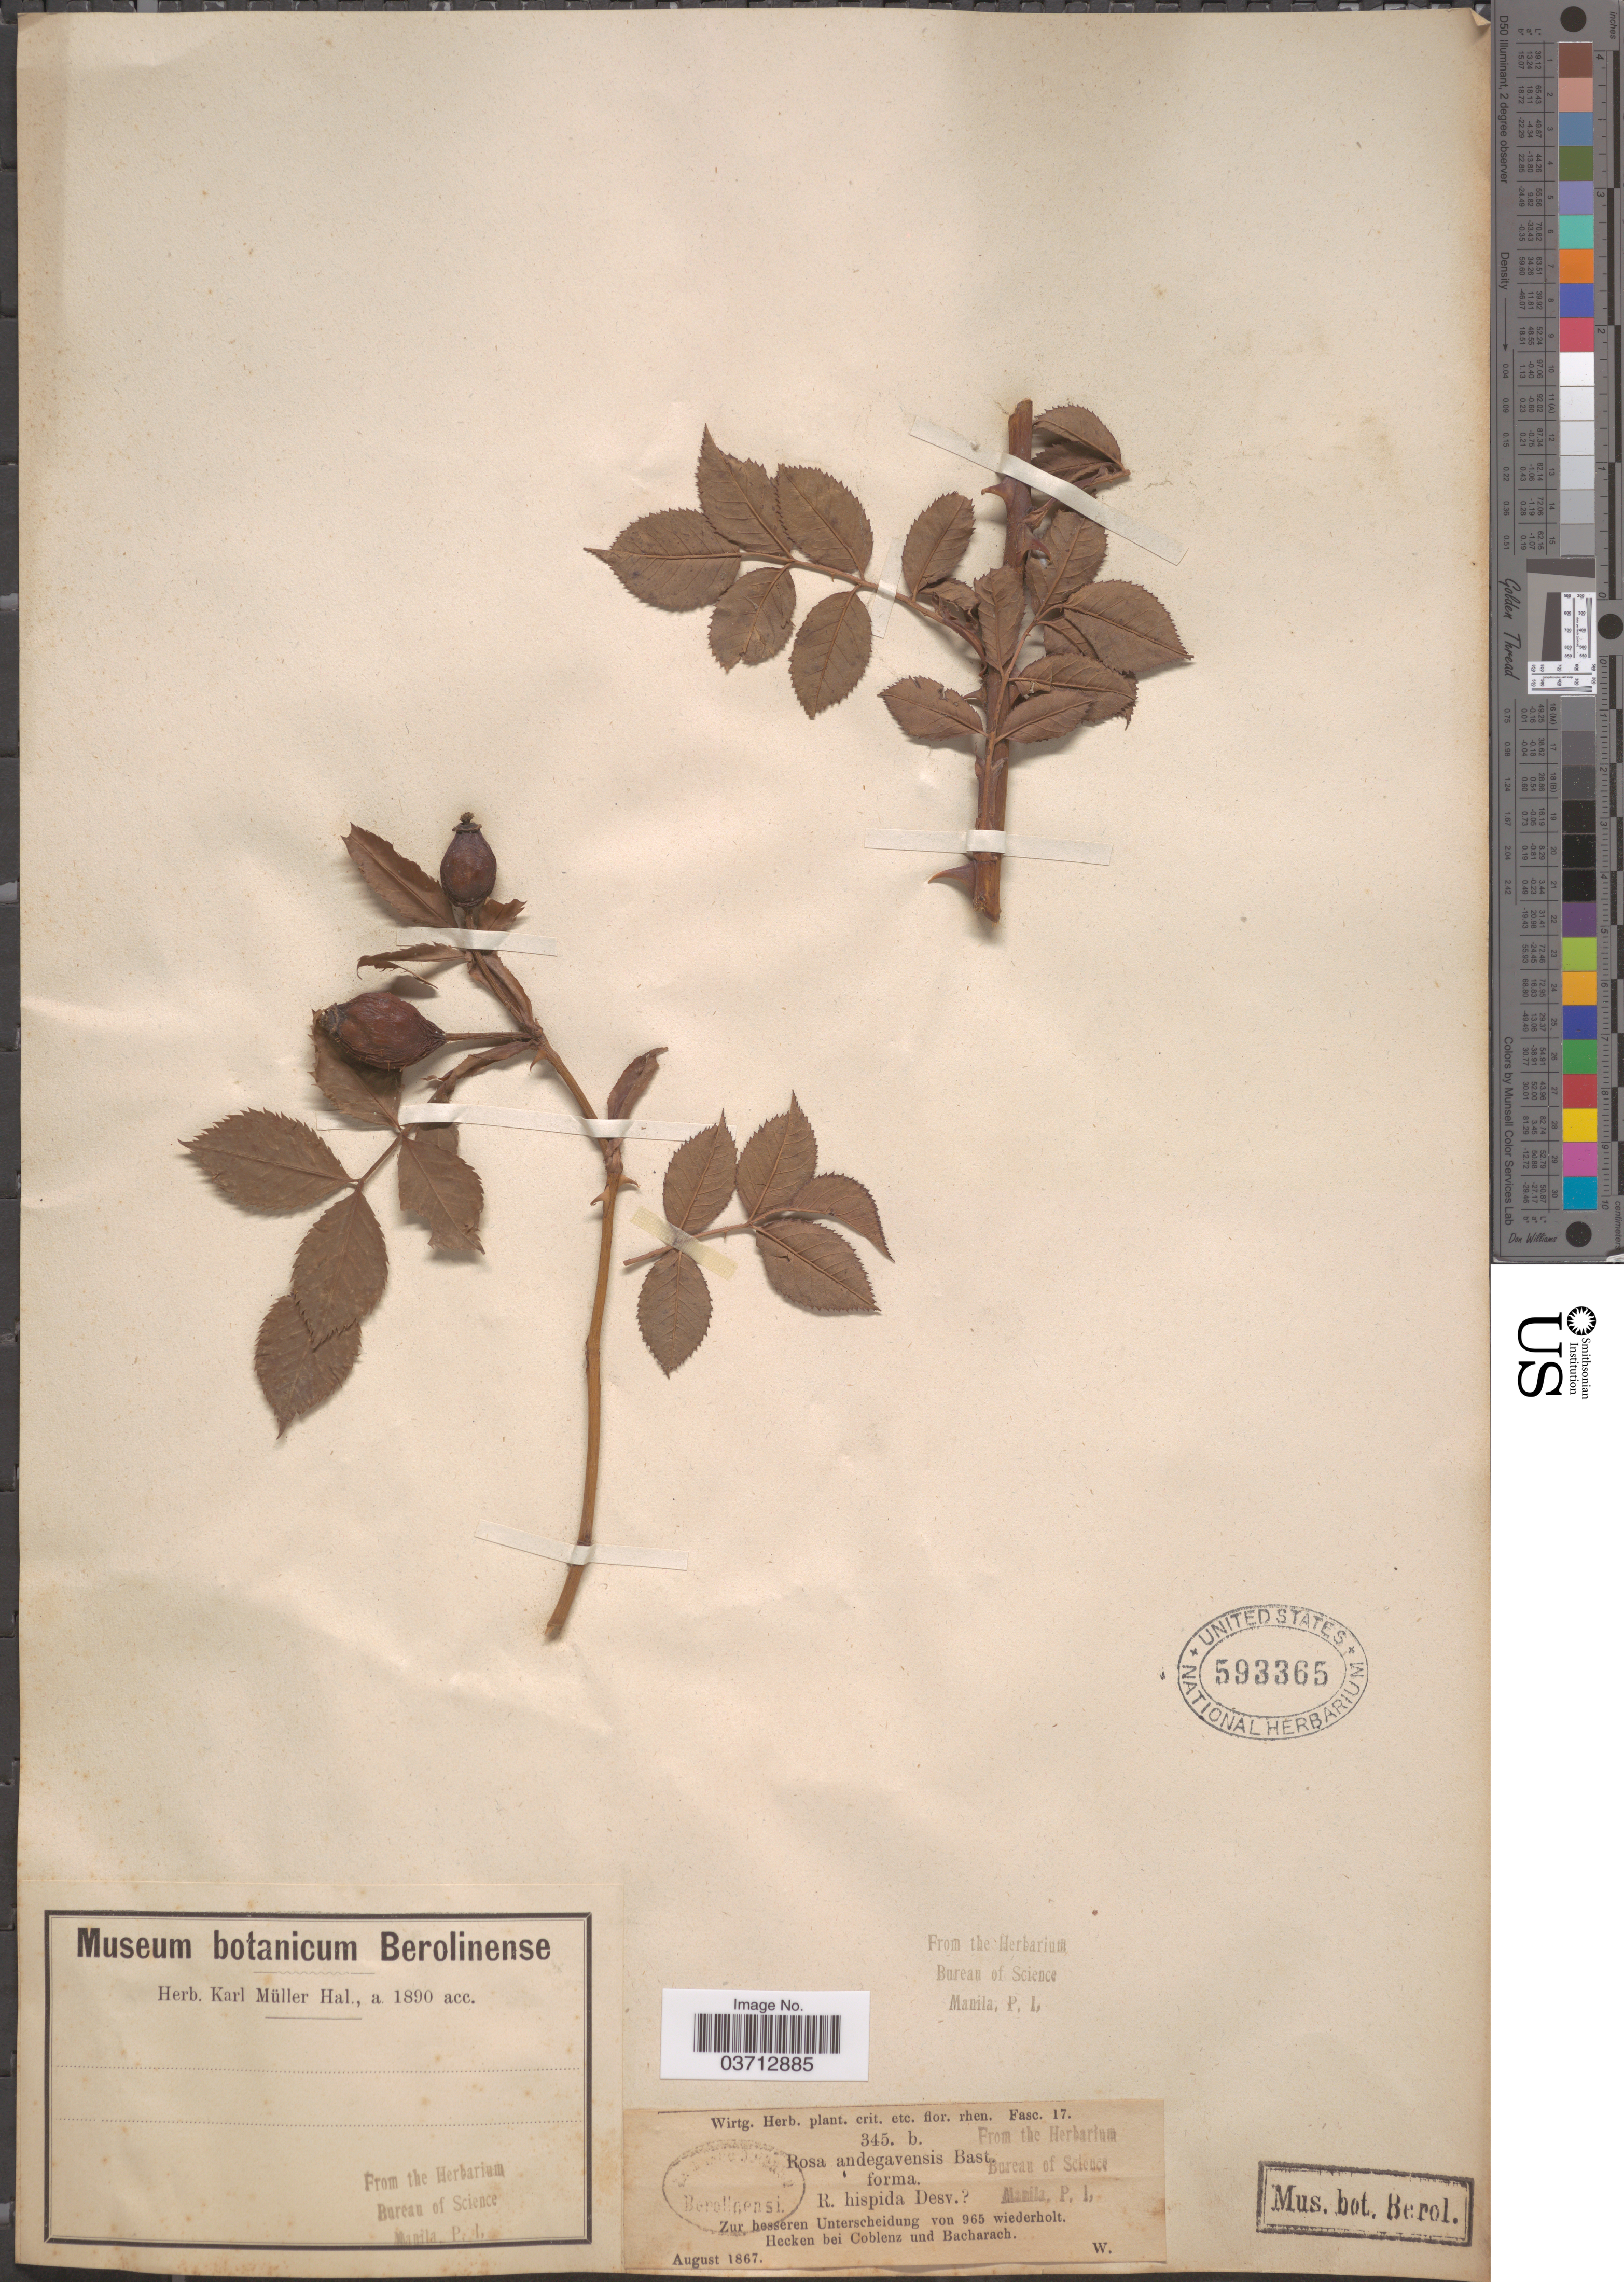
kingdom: Plantae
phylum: Tracheophyta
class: Magnoliopsida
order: Rosales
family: Rosaceae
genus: Rosa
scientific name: Rosa andegavensis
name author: Bastard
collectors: Wirtg.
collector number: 345b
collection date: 1867-08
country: Germany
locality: Hecken bei Coblenz und Bacharach.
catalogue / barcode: US 593365